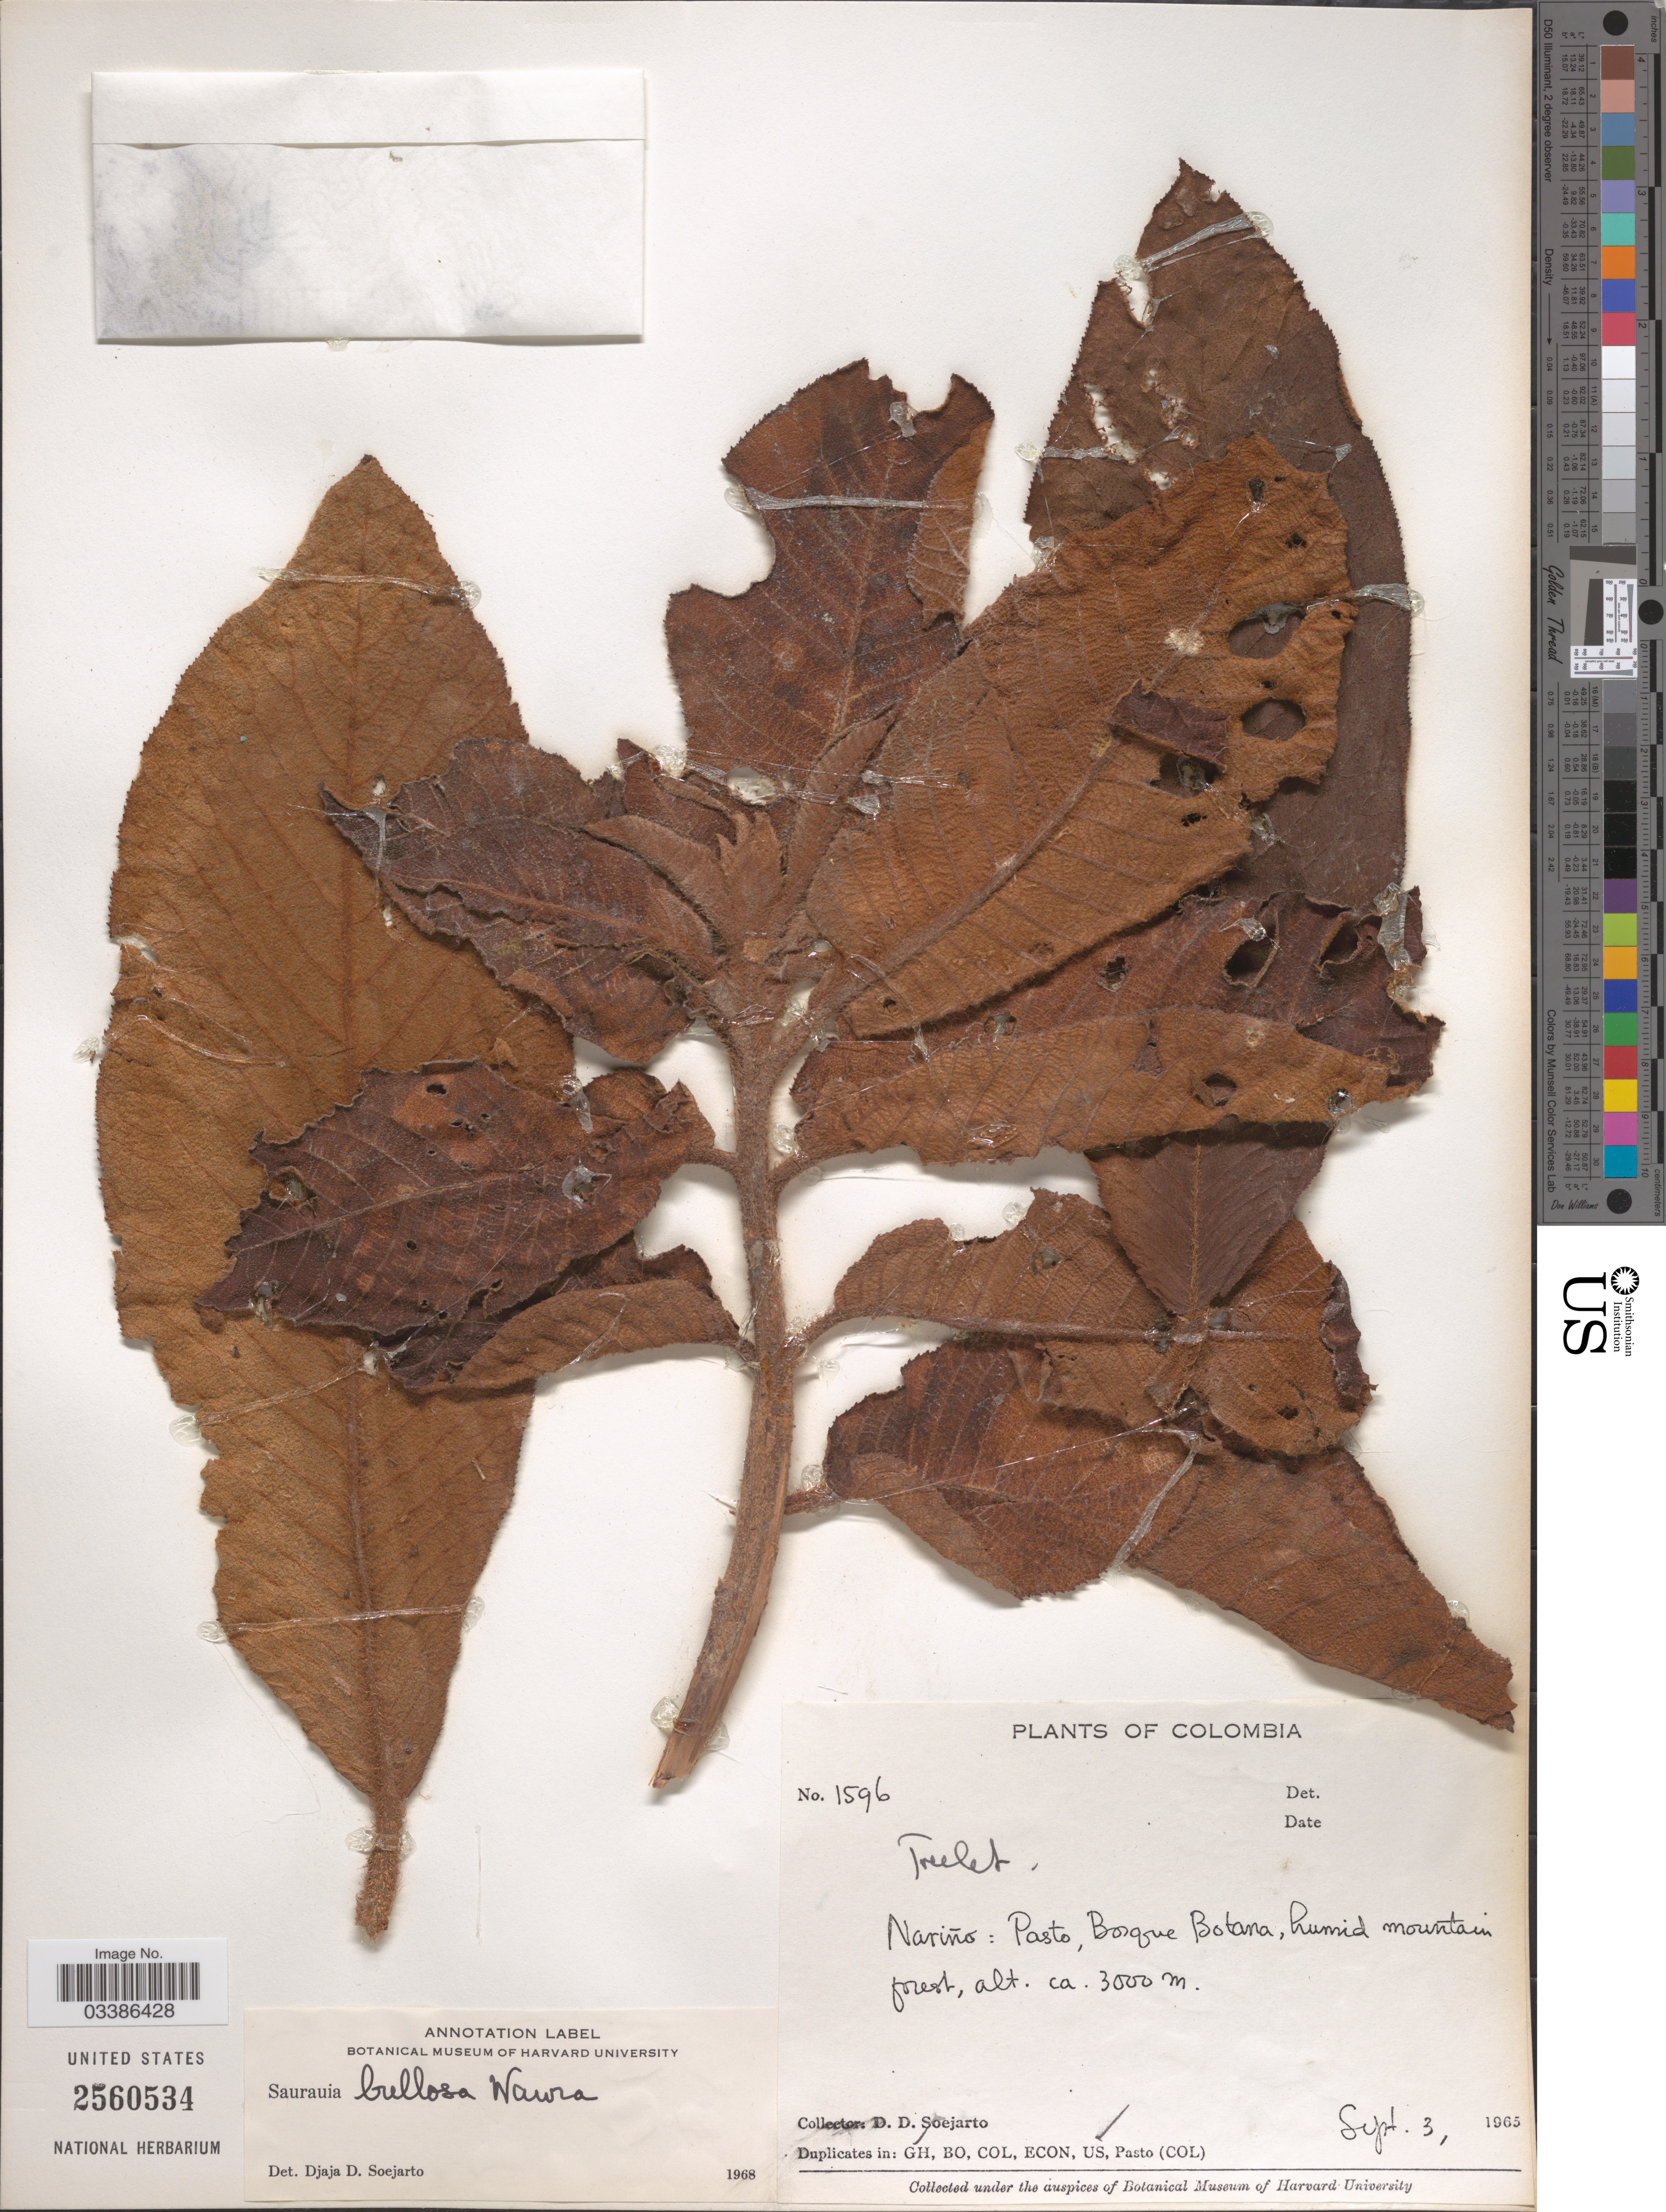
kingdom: Plantae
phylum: Tracheophyta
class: Magnoliopsida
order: Ericales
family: Actinidiaceae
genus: Saurauia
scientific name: Saurauia bullosa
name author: Wawra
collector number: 1596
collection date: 1965-09-03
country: Colombia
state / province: Nariño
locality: Pasto, Bosque Botana, humid mountain forest.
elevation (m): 3000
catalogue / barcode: US 2560534